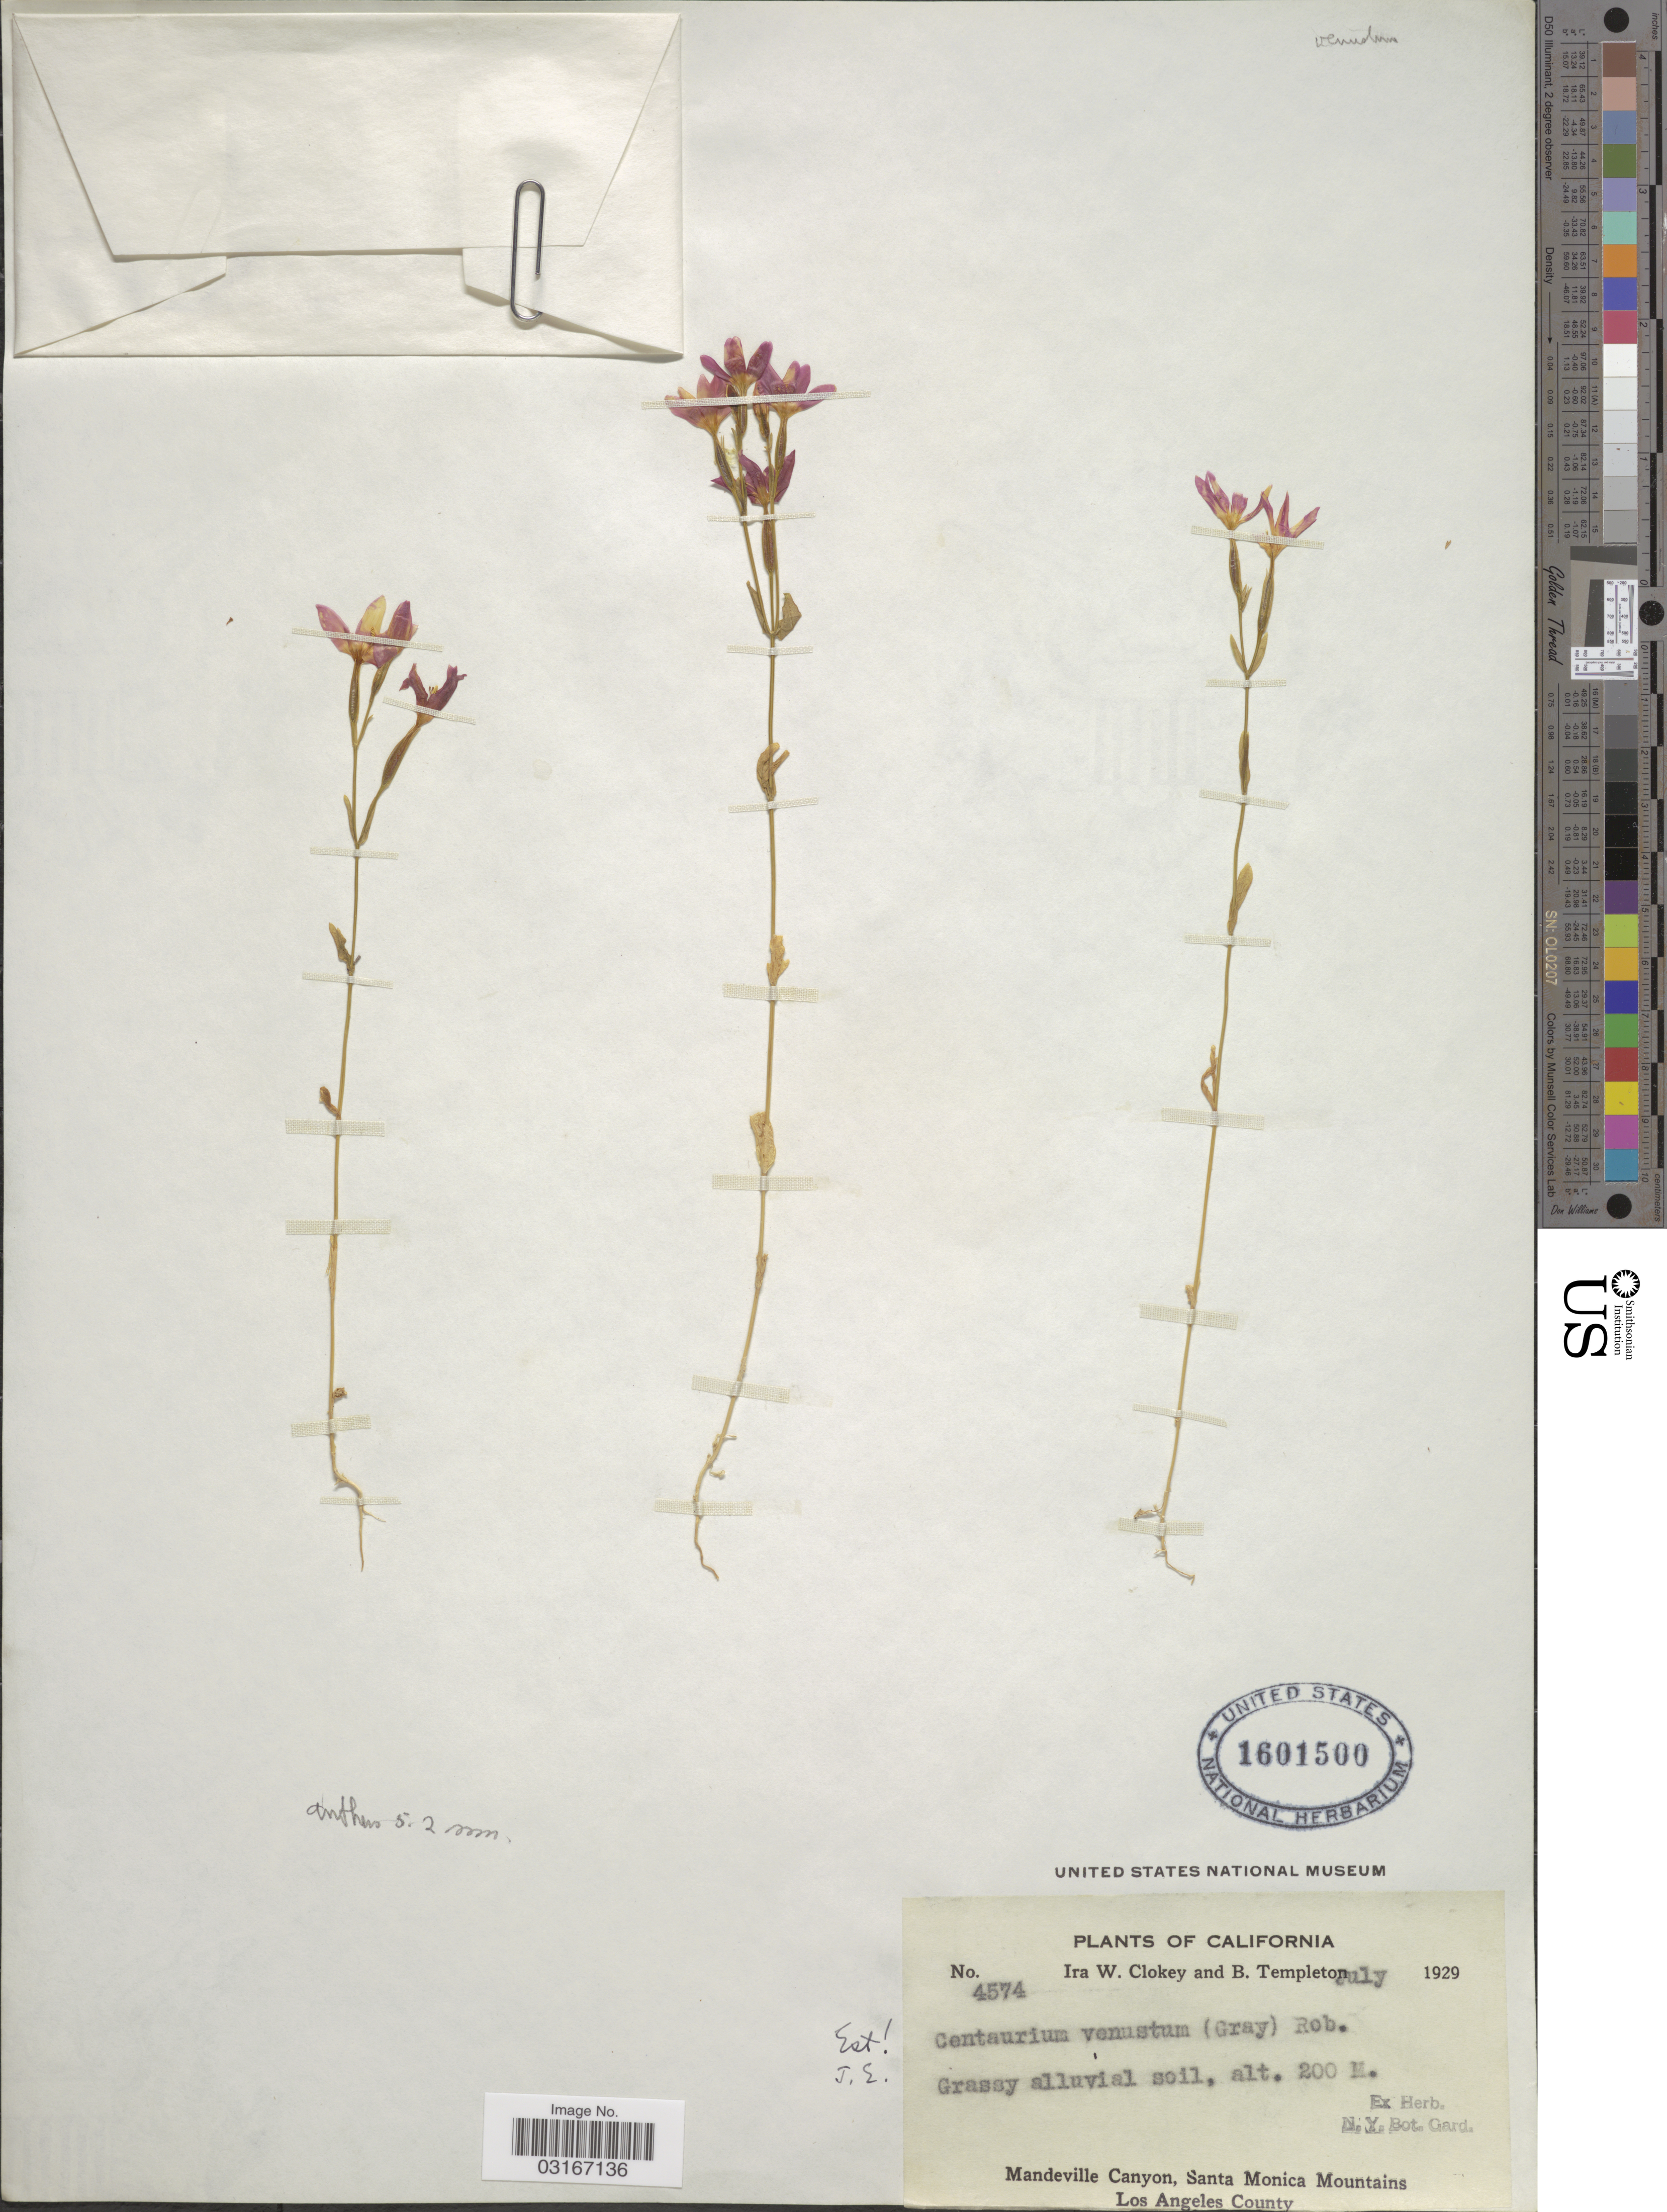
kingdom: Plantae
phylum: Tracheophyta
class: Magnoliopsida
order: Gentianales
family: Gentianaceae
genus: Centaurium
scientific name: Centaurium venustum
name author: (A. Gray) B.L. Rob.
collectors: I. W. Clokey & B. Templeton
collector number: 4574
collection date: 1929-07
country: United States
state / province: California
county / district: Los Angeles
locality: Mandeville Canyon, Santa Monica Mountains. Los Angeles County.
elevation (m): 200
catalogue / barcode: US 1601500